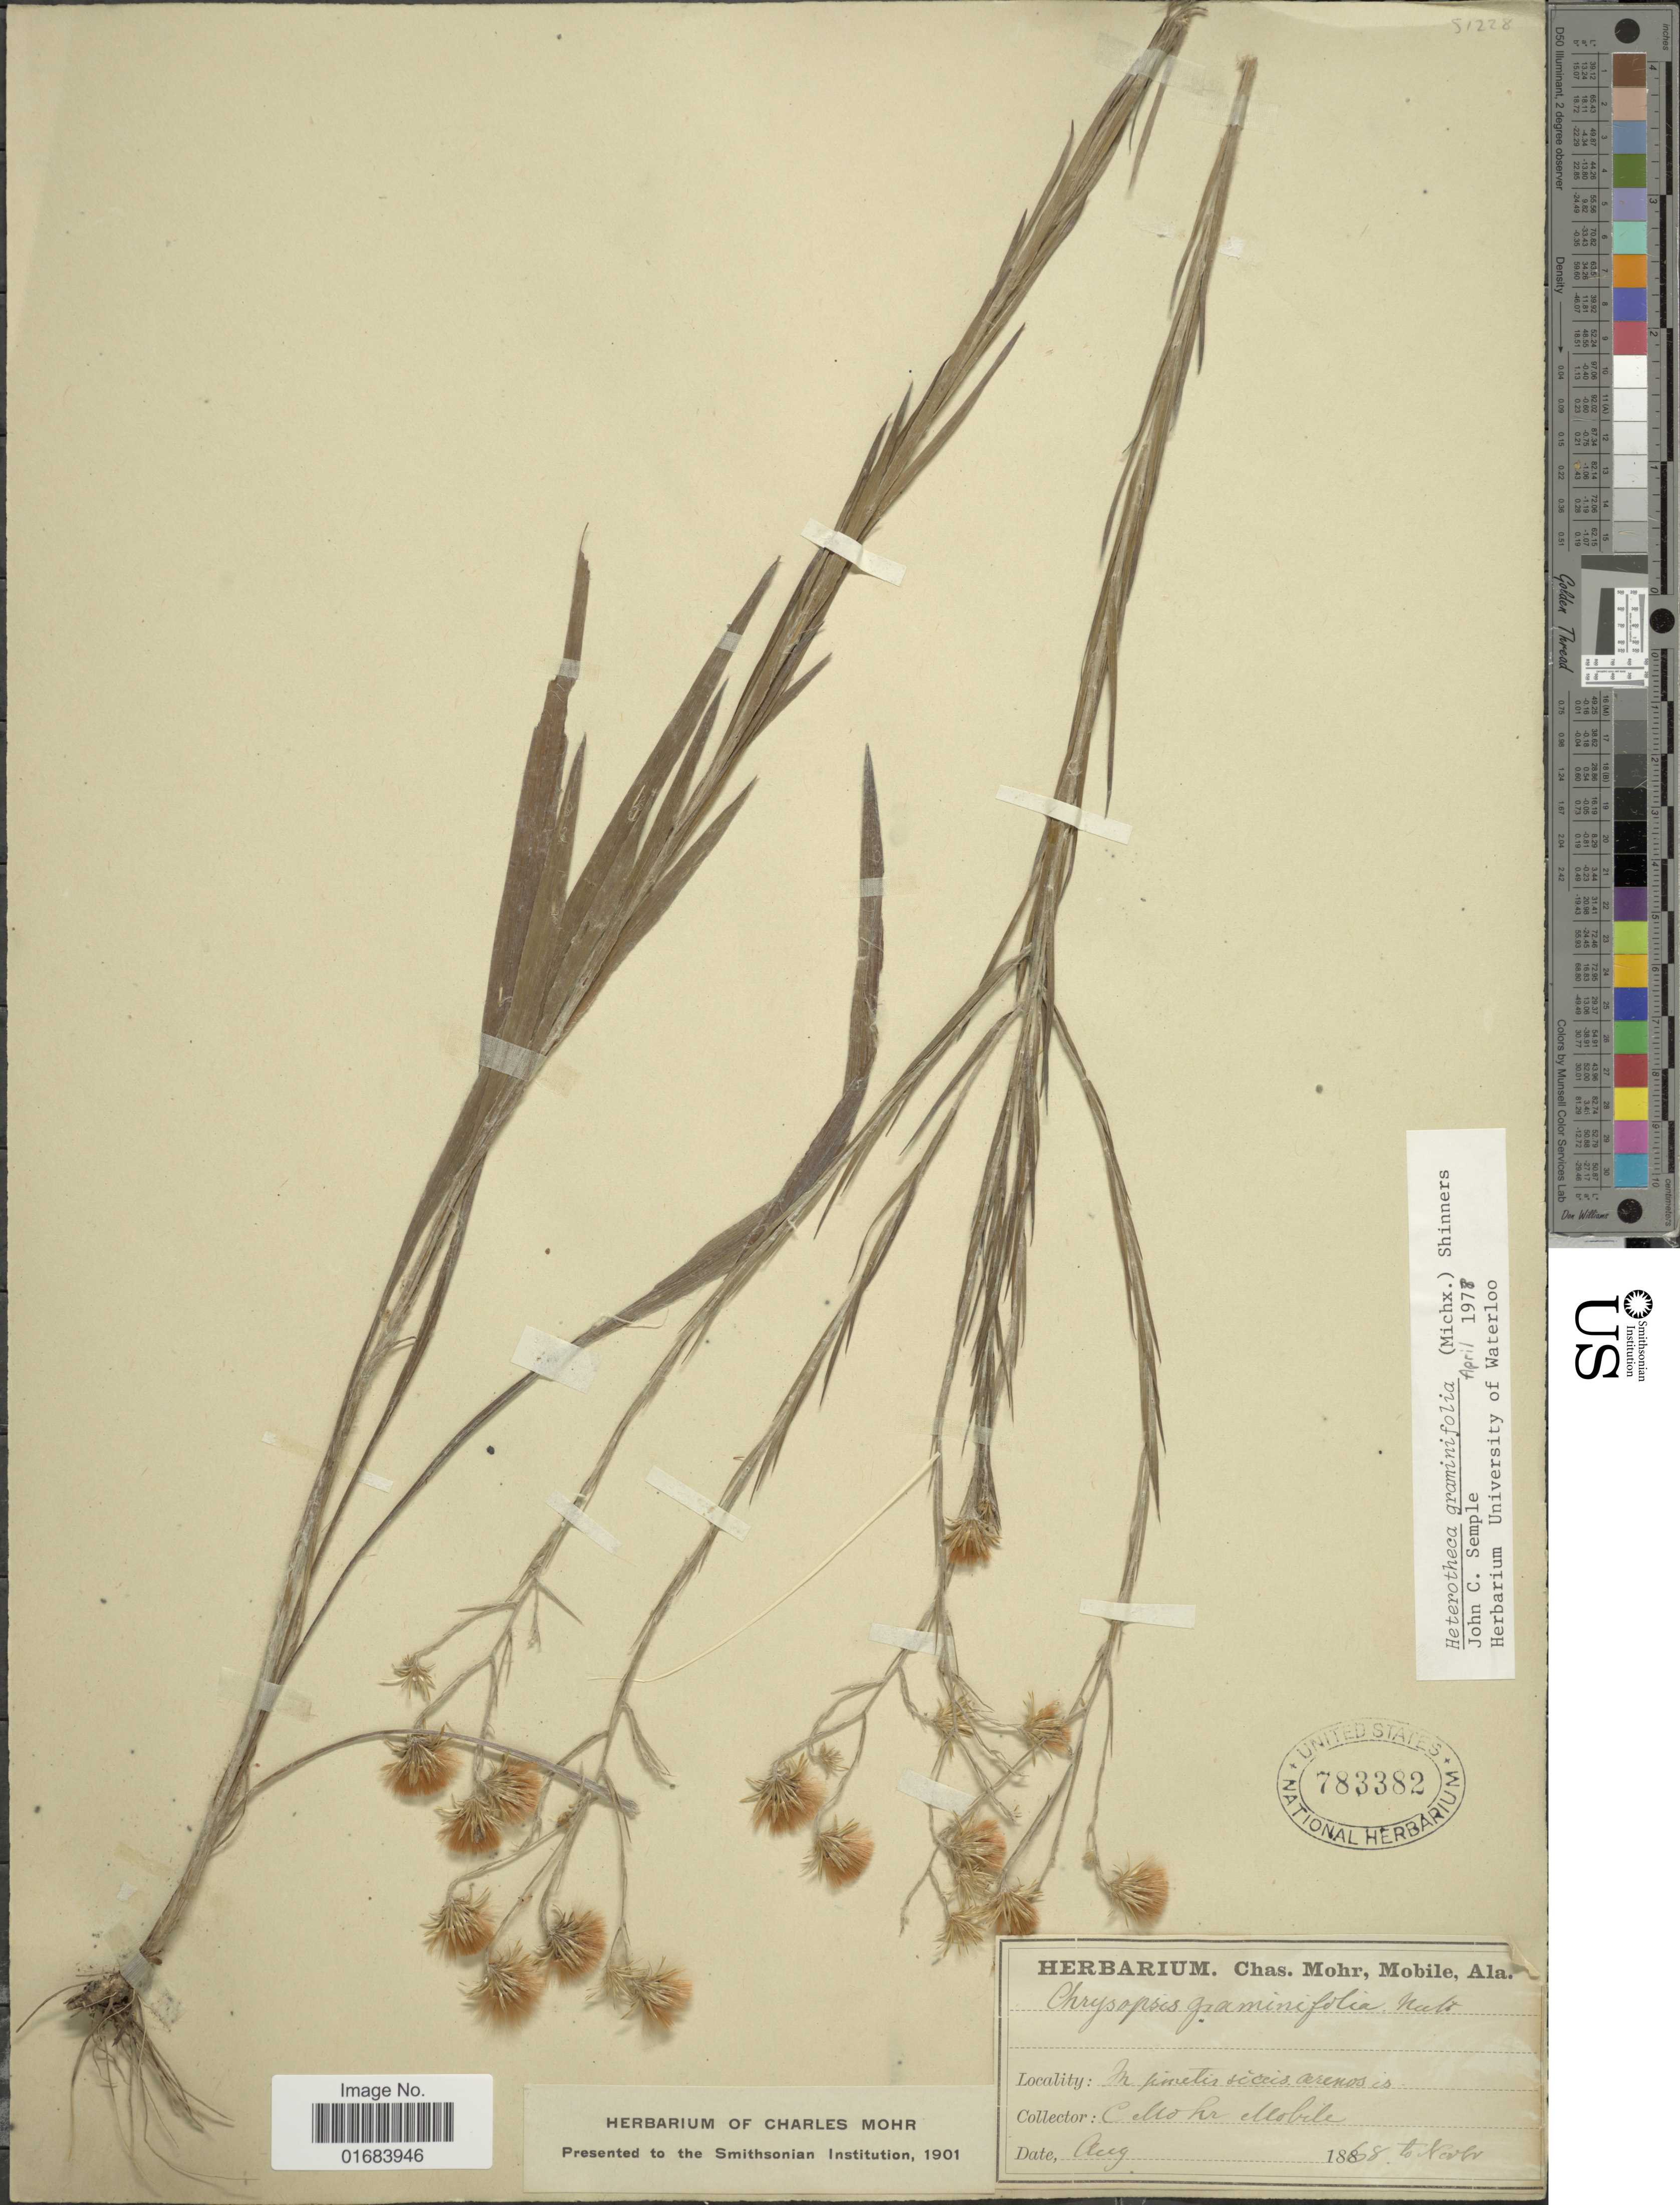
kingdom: Plantae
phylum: Tracheophyta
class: Magnoliopsida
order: Asterales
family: Asteraceae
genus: Pityopsis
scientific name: Pityopsis graminifolia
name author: (Michx.) Nutt.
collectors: C. T. Mohr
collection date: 1868-08/1868-11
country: United States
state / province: Alabama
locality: In pimetis sicis arenos is.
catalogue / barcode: US 783382